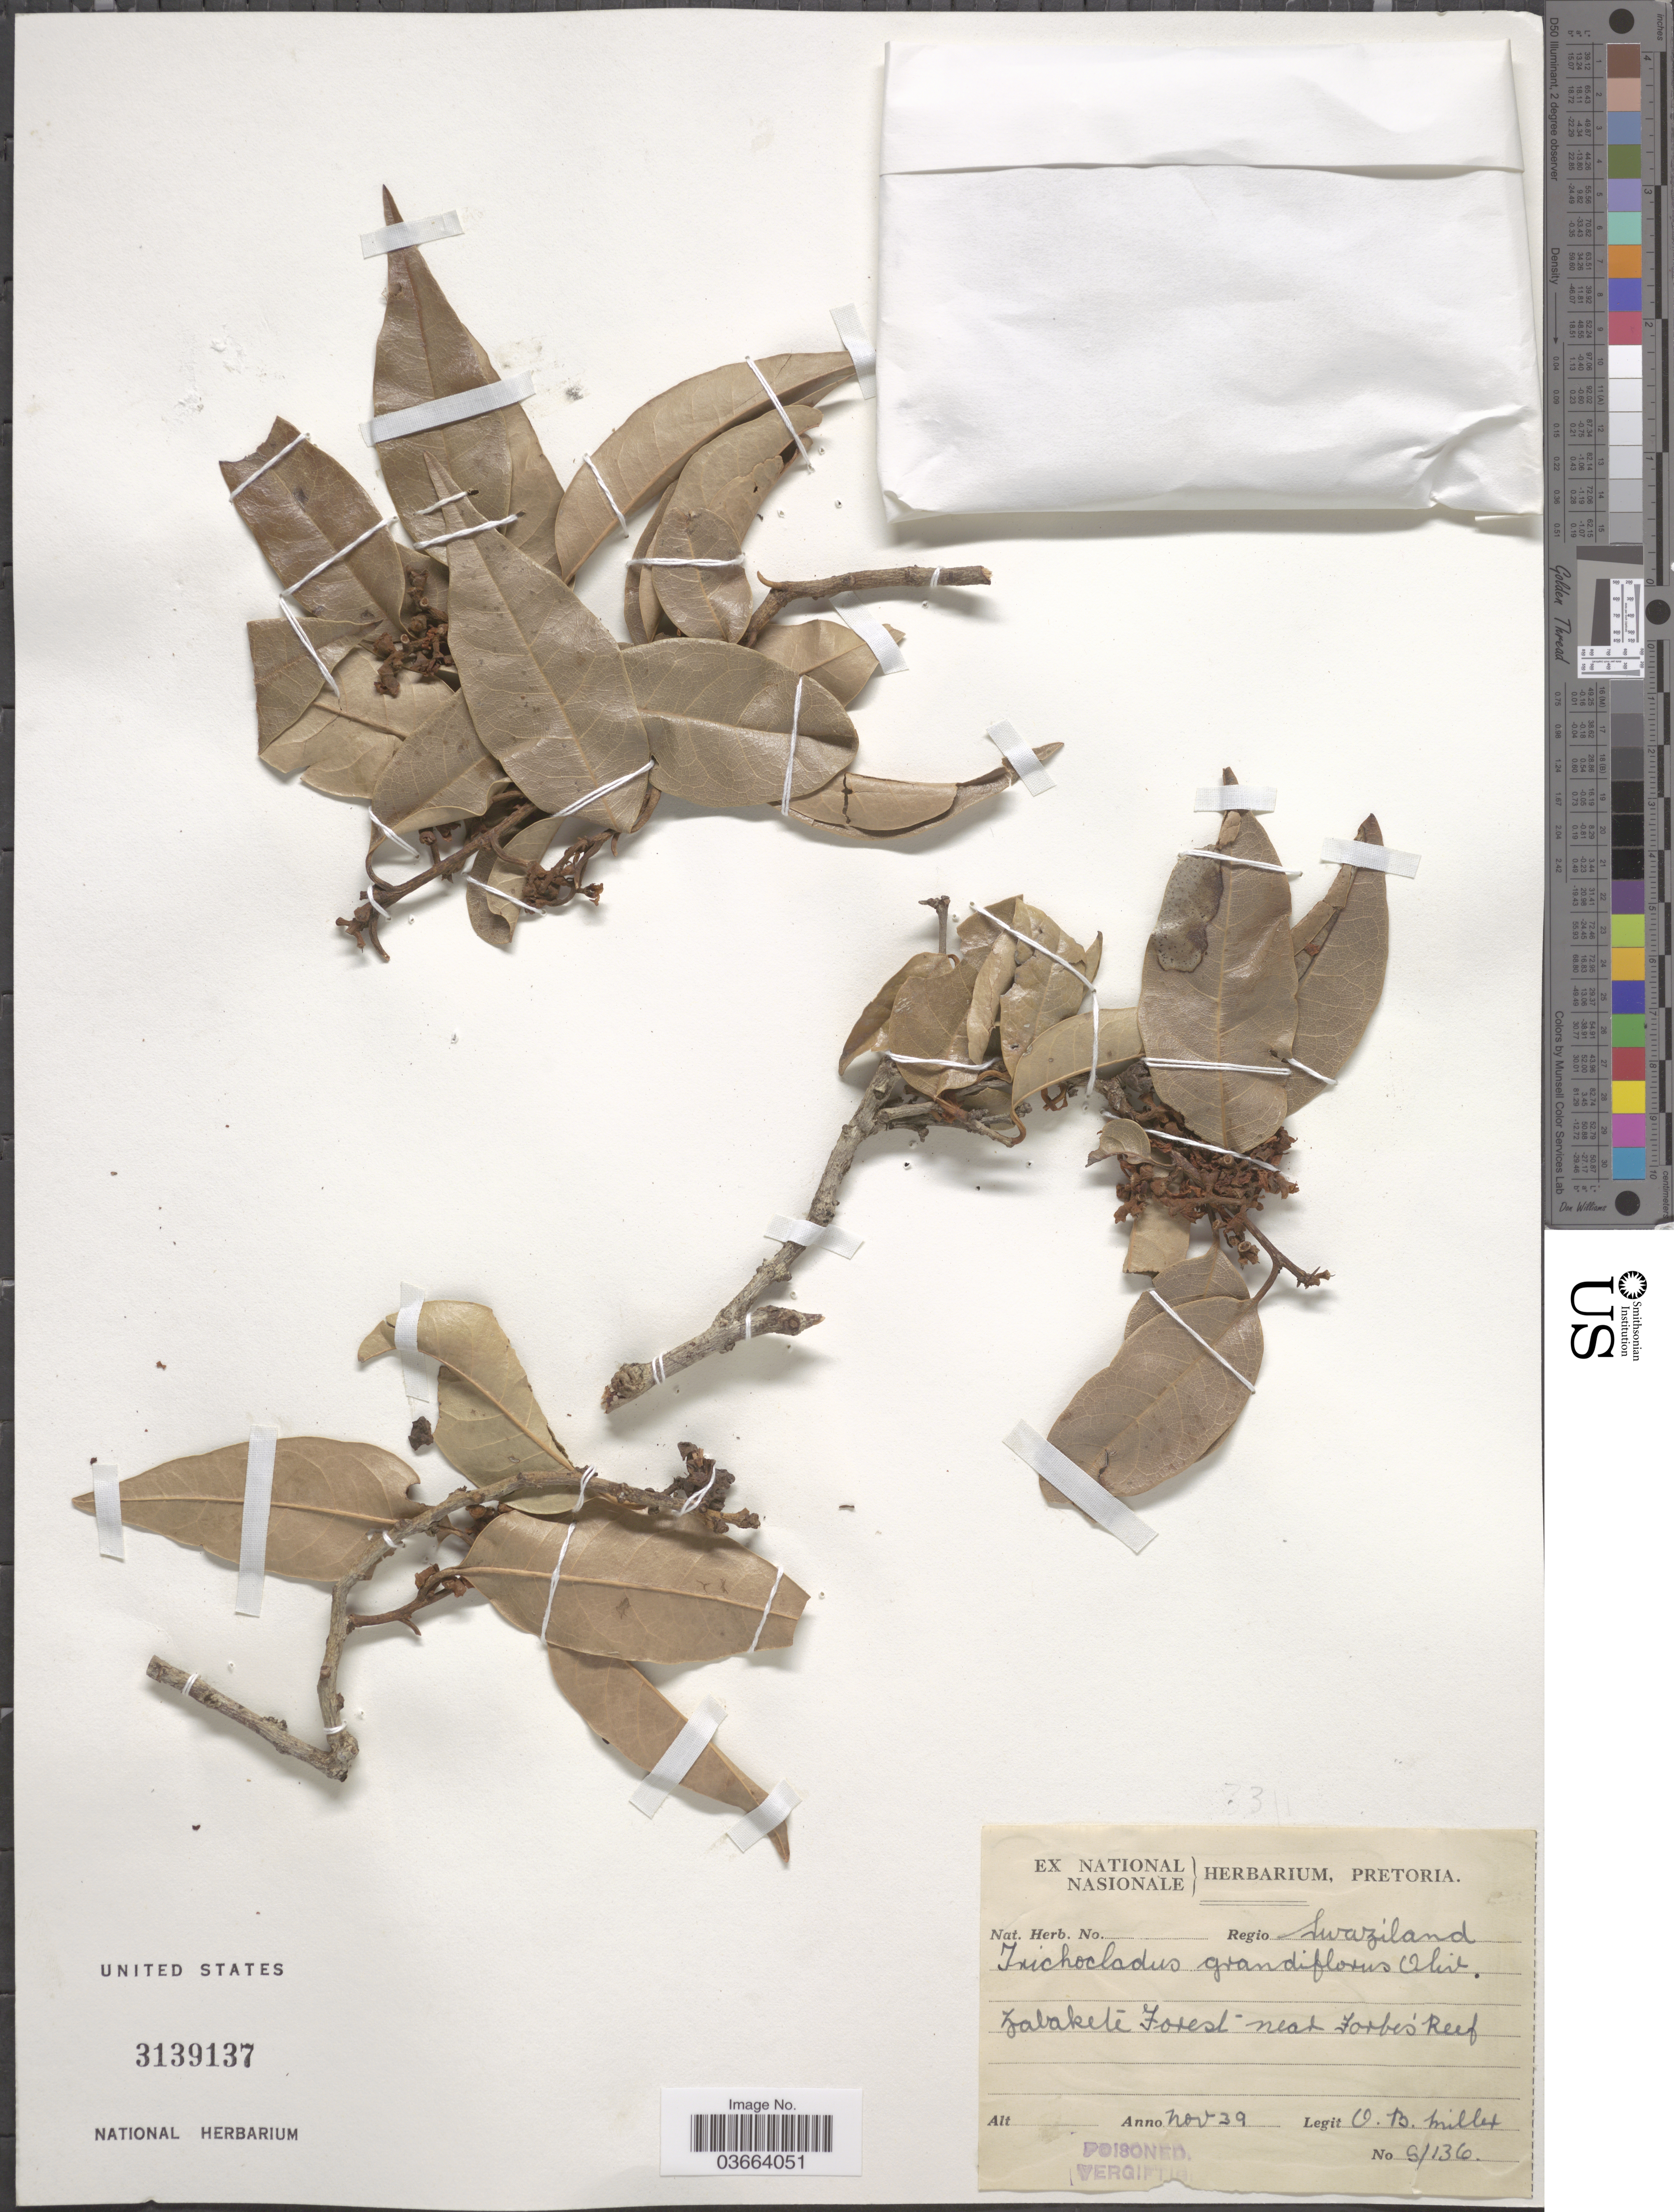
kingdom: Plantae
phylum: Tracheophyta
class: Magnoliopsida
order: Saxifragales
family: Hamamelidaceae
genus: Trichocladus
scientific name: Trichocladus grandiflorus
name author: Oliv.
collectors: O. B. Miller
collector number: S/136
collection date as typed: Transcribed d/m/y: /11/39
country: Eswatini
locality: Swaziland region. Zabakete Forest near Forbes Reef.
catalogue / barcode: US 3139137